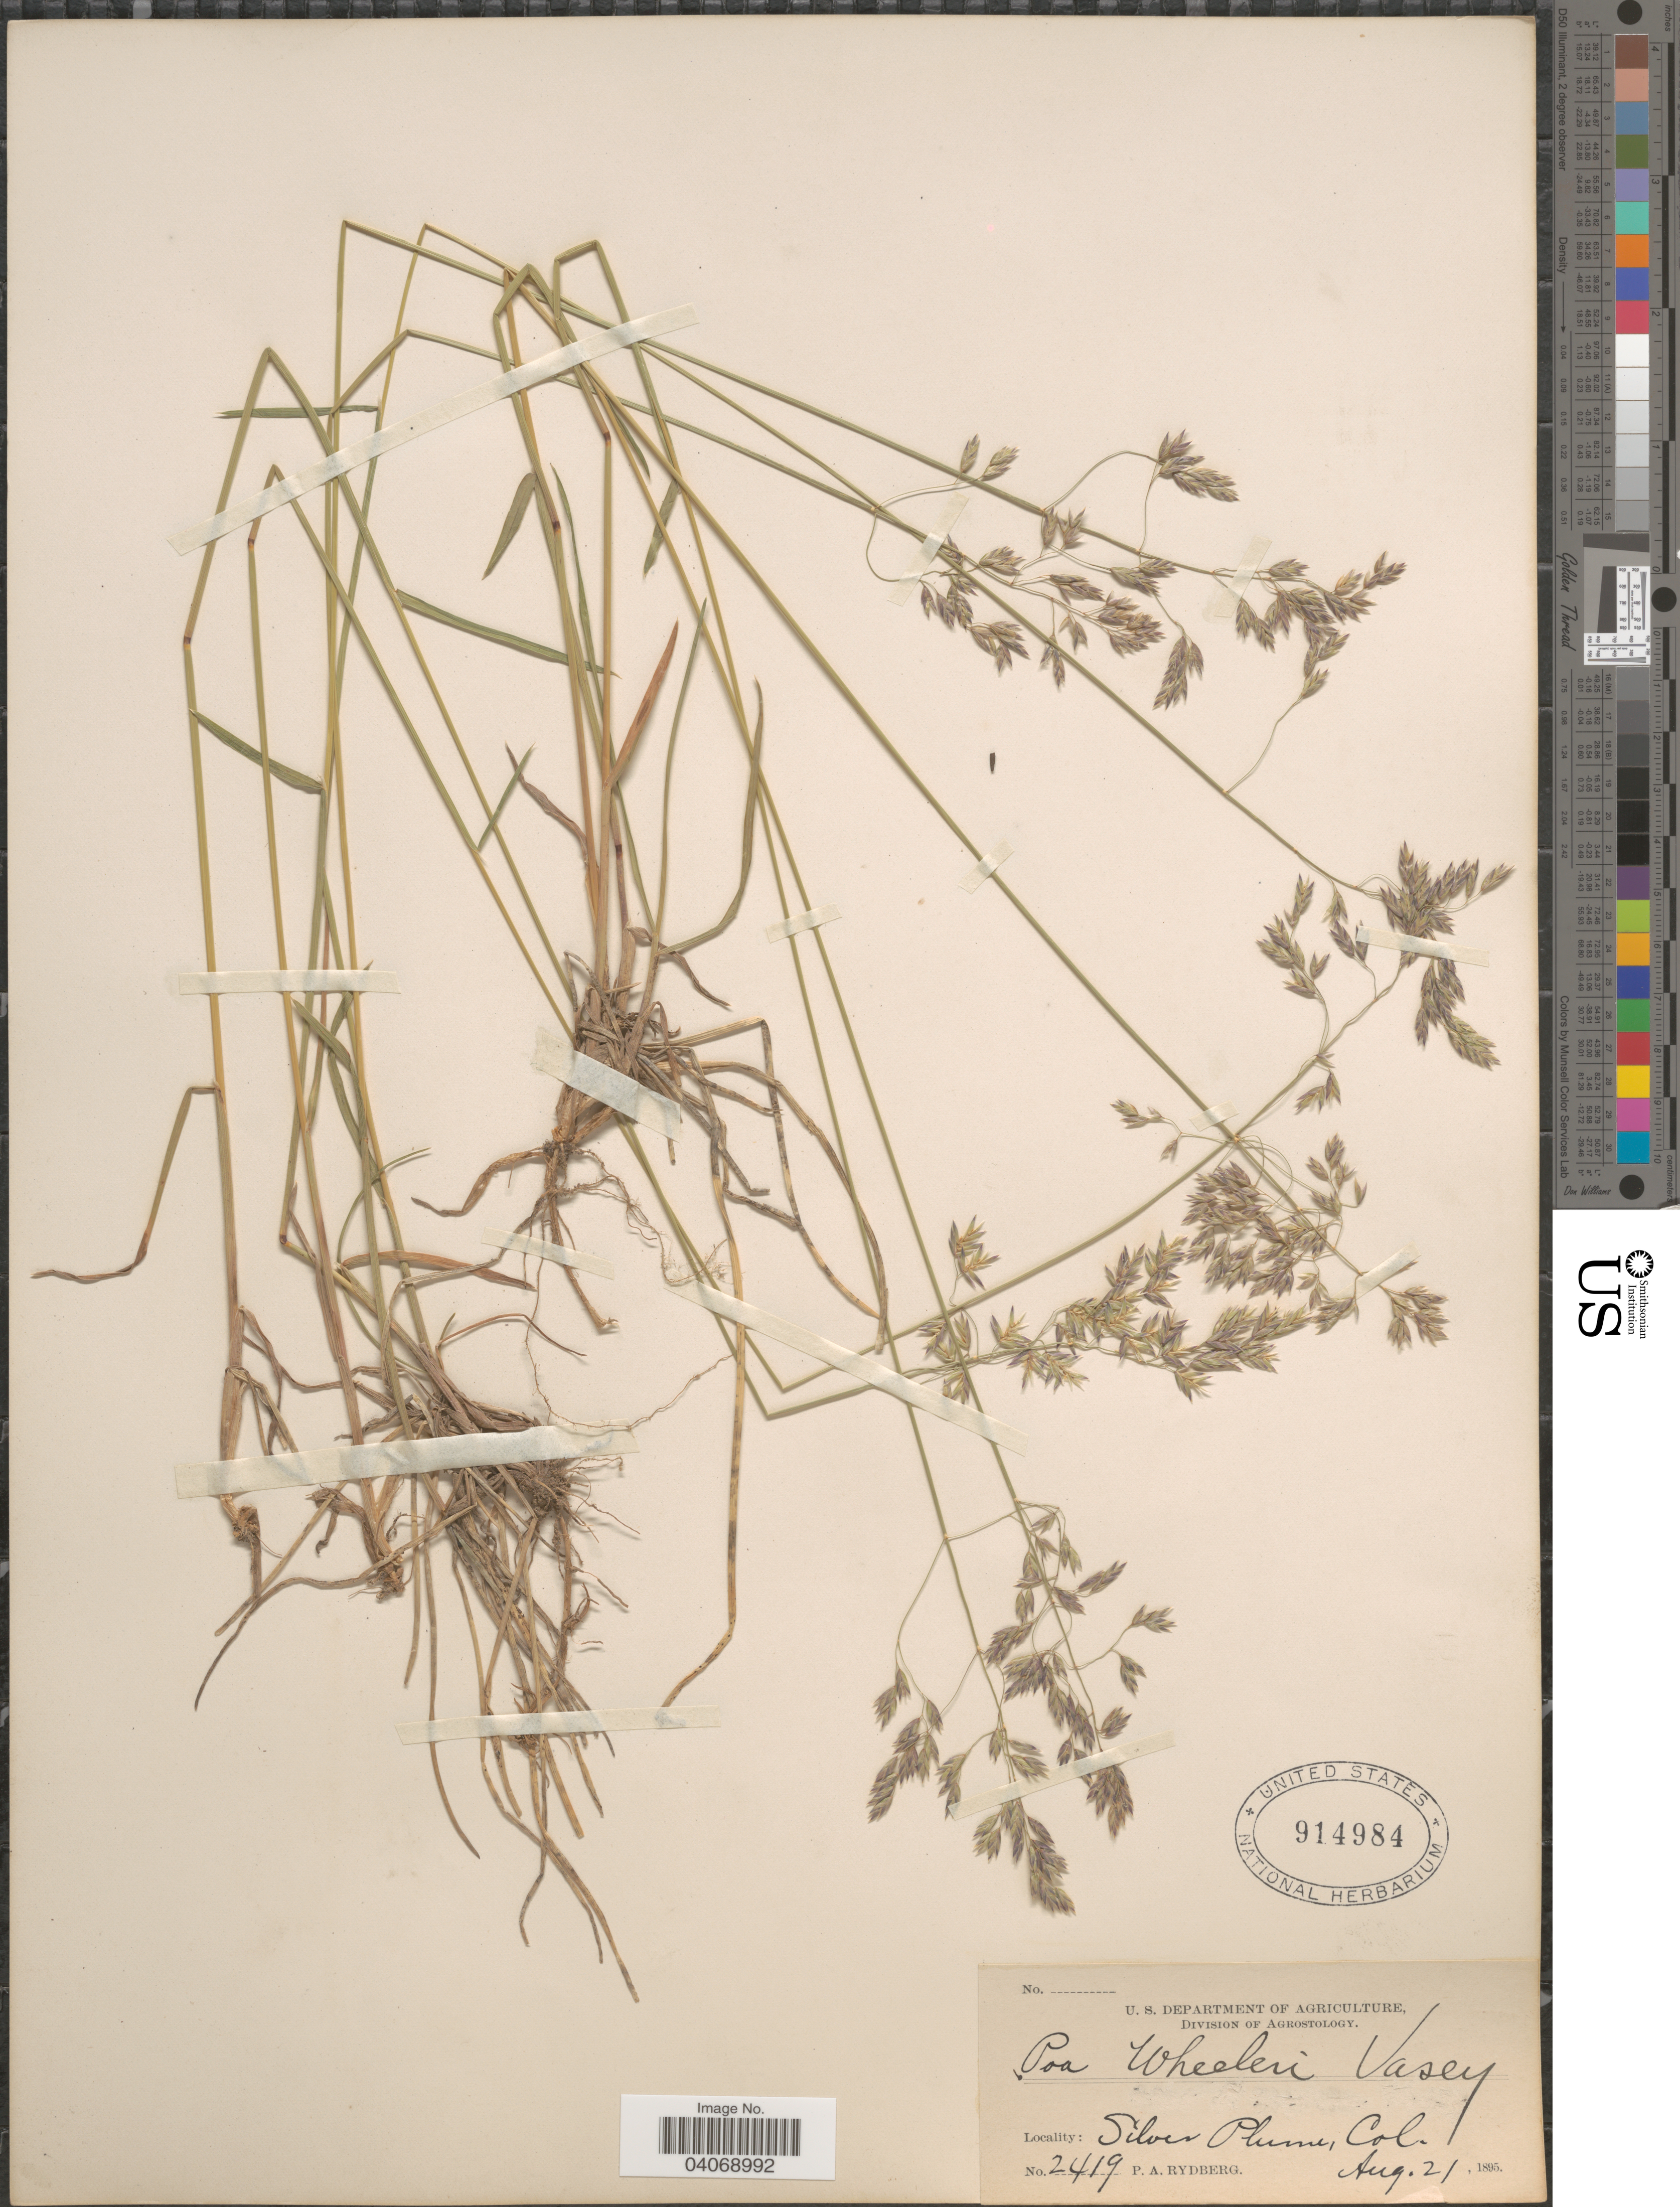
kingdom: Plantae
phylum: Tracheophyta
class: Liliopsida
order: Poales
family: Poaceae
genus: Poa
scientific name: Poa wheeleri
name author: Vasey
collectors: P. A. Rydberg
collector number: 2419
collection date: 1895-08-21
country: United States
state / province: Colorado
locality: Silver Plume.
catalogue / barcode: US 914984